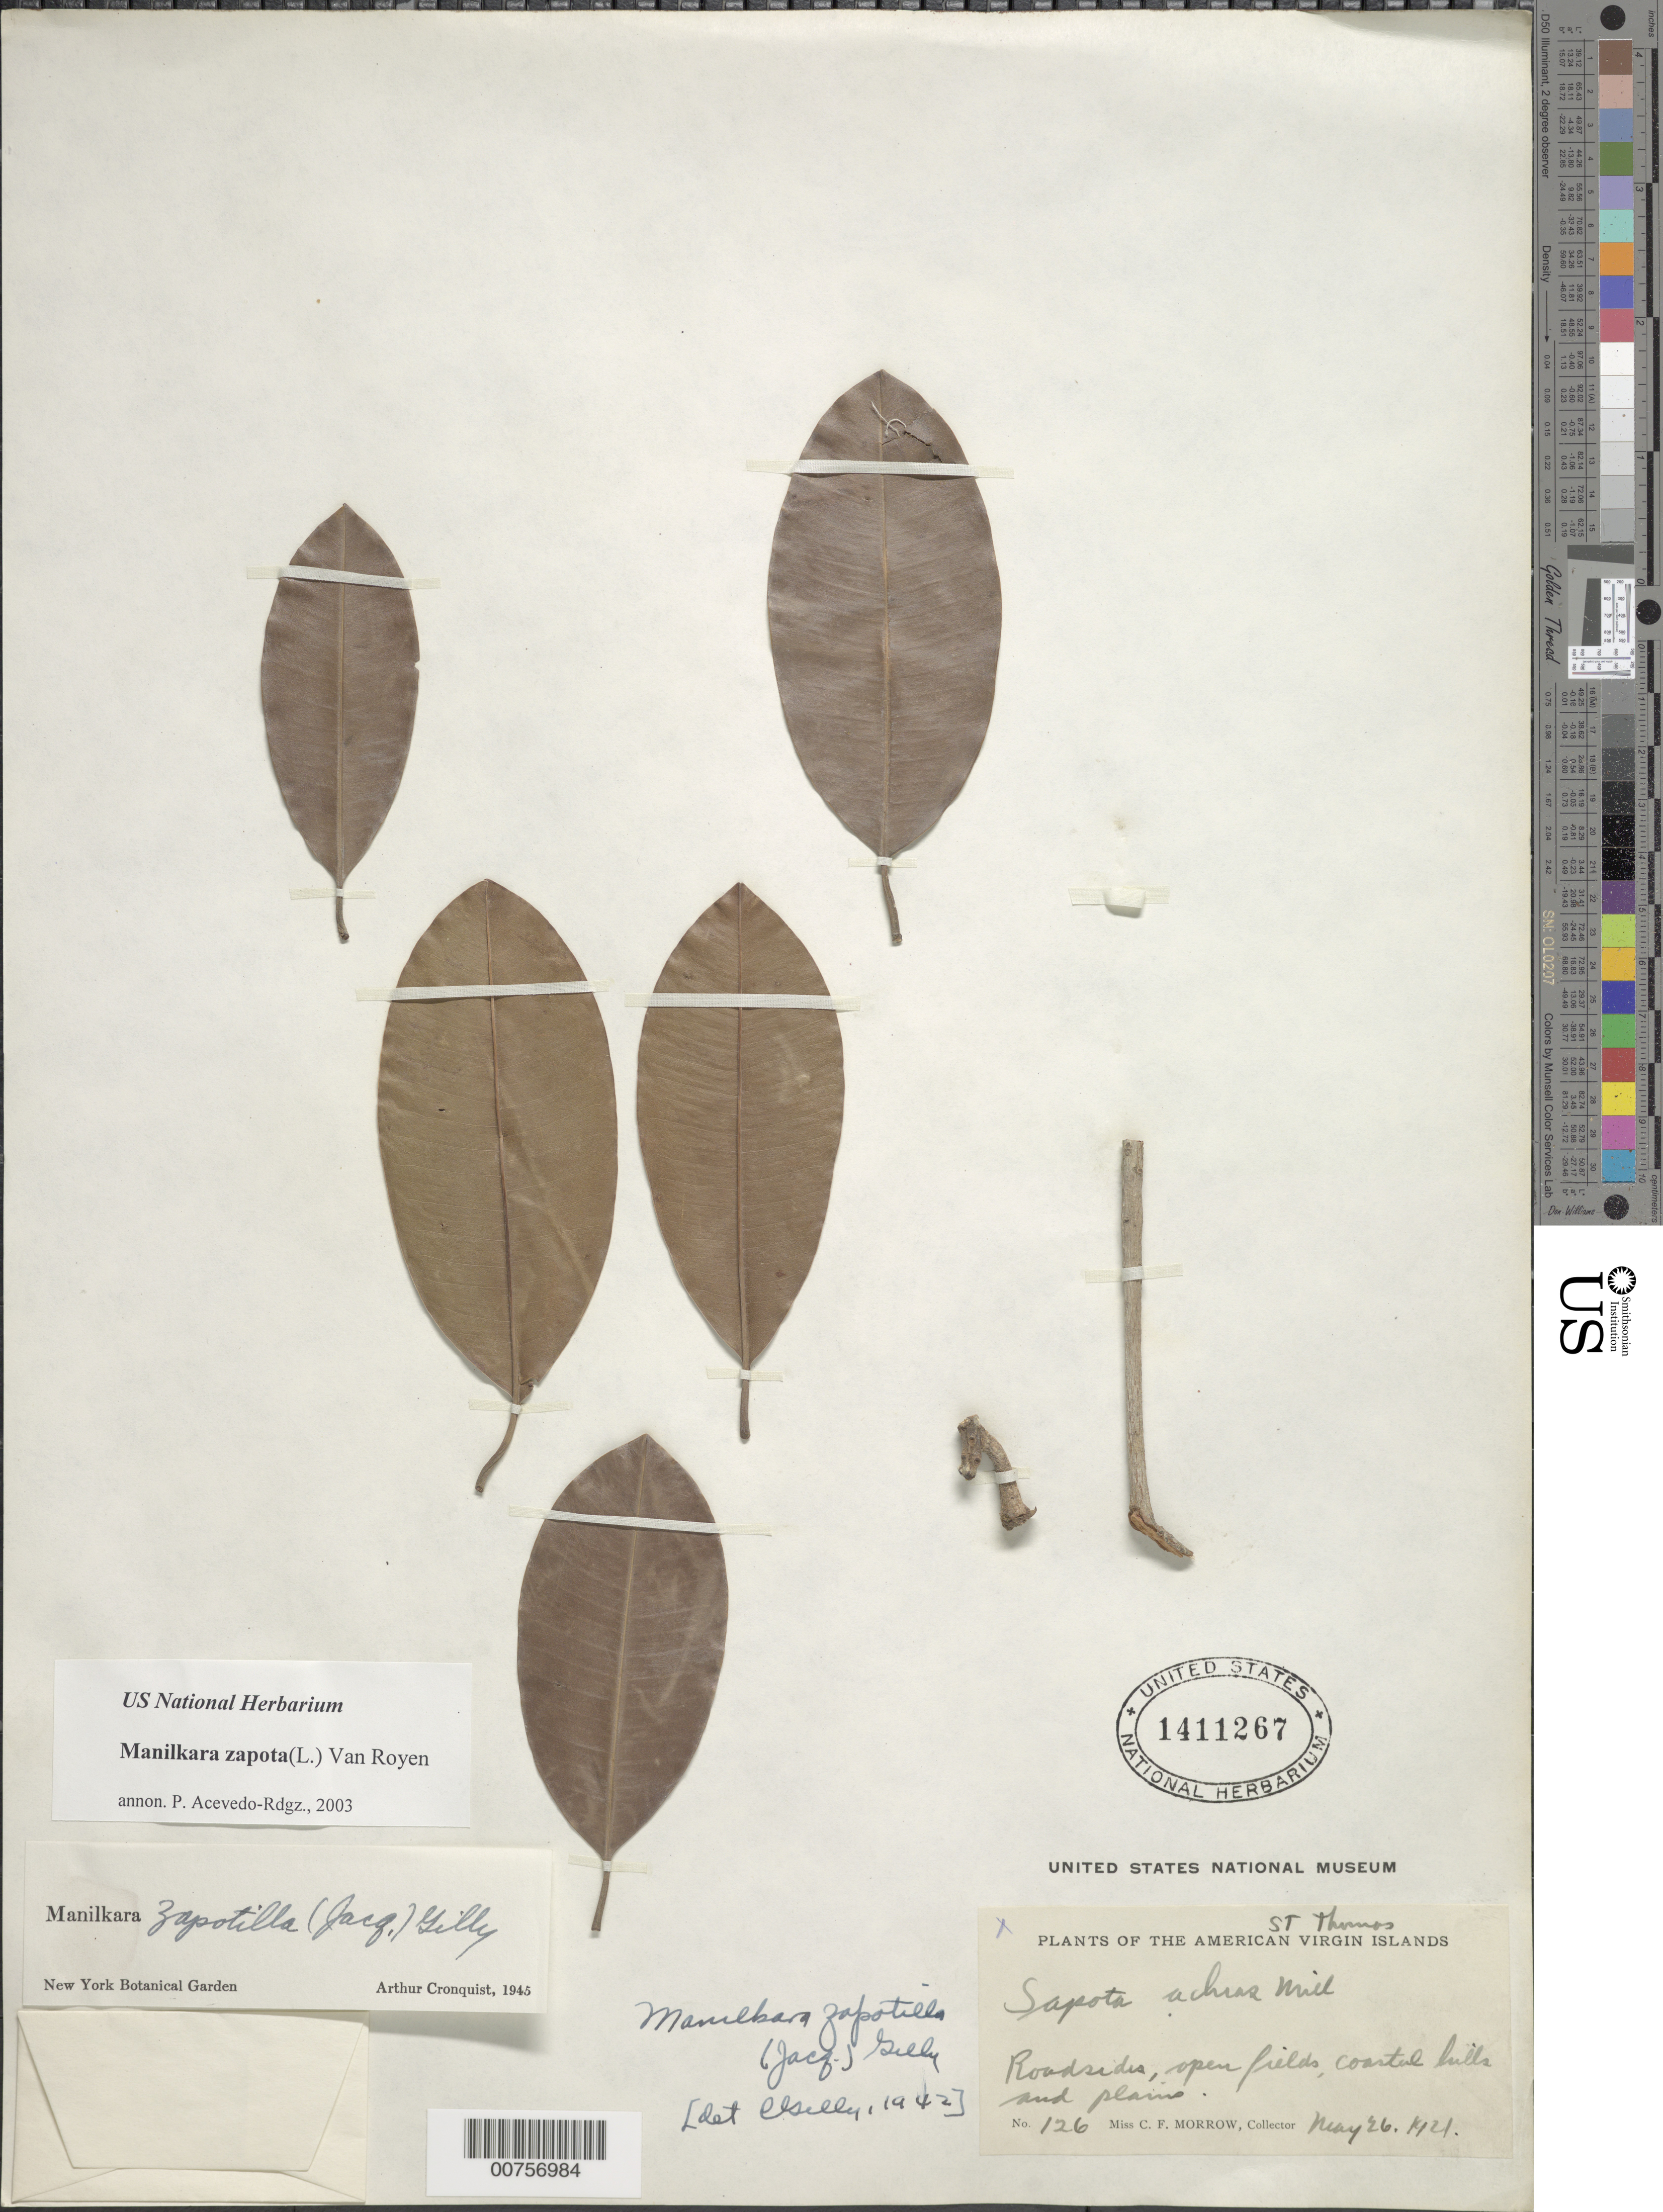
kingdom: Plantae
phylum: Tracheophyta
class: Magnoliopsida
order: Ericales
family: Sapotaceae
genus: Manilkara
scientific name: Manilkara zapota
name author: (L.) P. Royen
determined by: Acevedo-Rodríguez, P., (BOT), Smithsonian Institution - National Museum of Natural History (UNITED STATES)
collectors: C. Morrow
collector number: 126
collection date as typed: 26 May 1921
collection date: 1921-05-26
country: U.S. Virgin Islands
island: St. Thomas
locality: Coastal hills and plains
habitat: Roadsides, open fields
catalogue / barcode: US 1411267